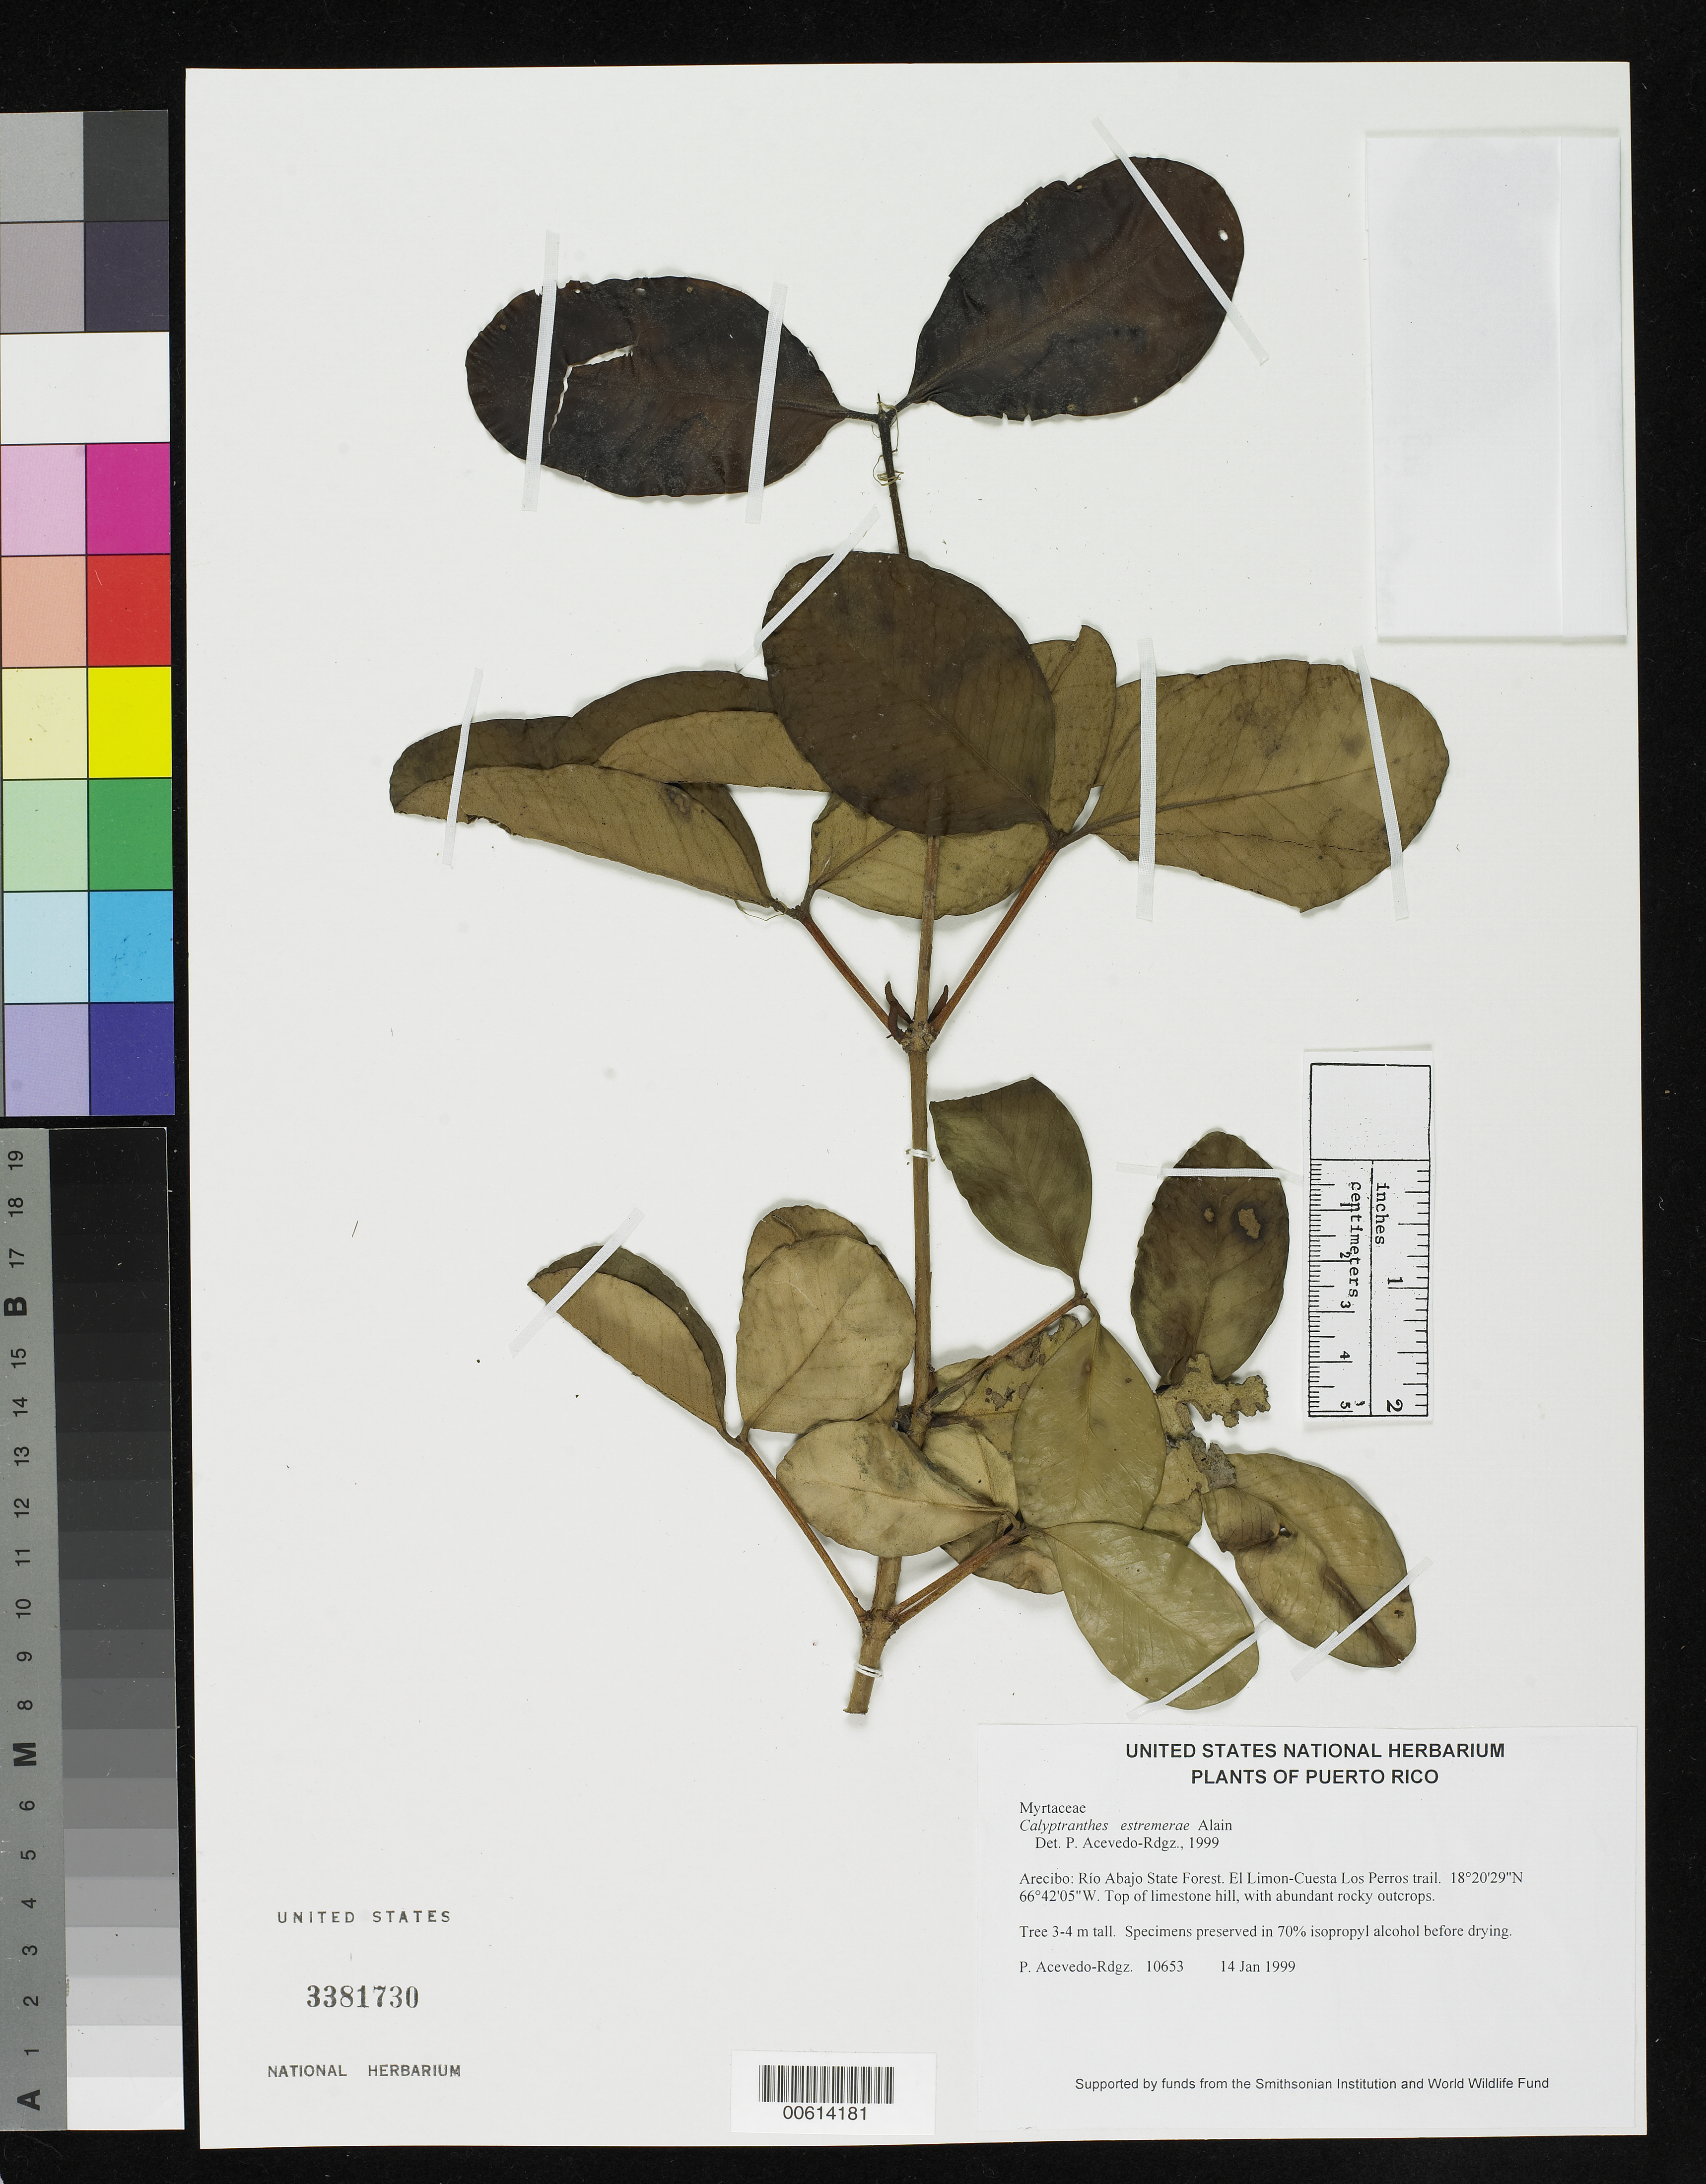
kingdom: Plantae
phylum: Tracheophyta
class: Magnoliopsida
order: Myrtales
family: Myrtaceae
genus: Myrcia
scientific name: Myrcia estremenae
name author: (Alain) E. Lucas & Acev.-Rodr.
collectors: P. Acevedo-Rodr.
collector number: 10653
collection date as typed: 14 Jan 1999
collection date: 1999-01-14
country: Puerto Rico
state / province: Arecibo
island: Puerto Rico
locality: Arecibo; Río Abajo State Forest. El Limon-Cuesta Los Perros trail.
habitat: Top of limestone hill, with abundant rocky outcrops.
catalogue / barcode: US 3381730